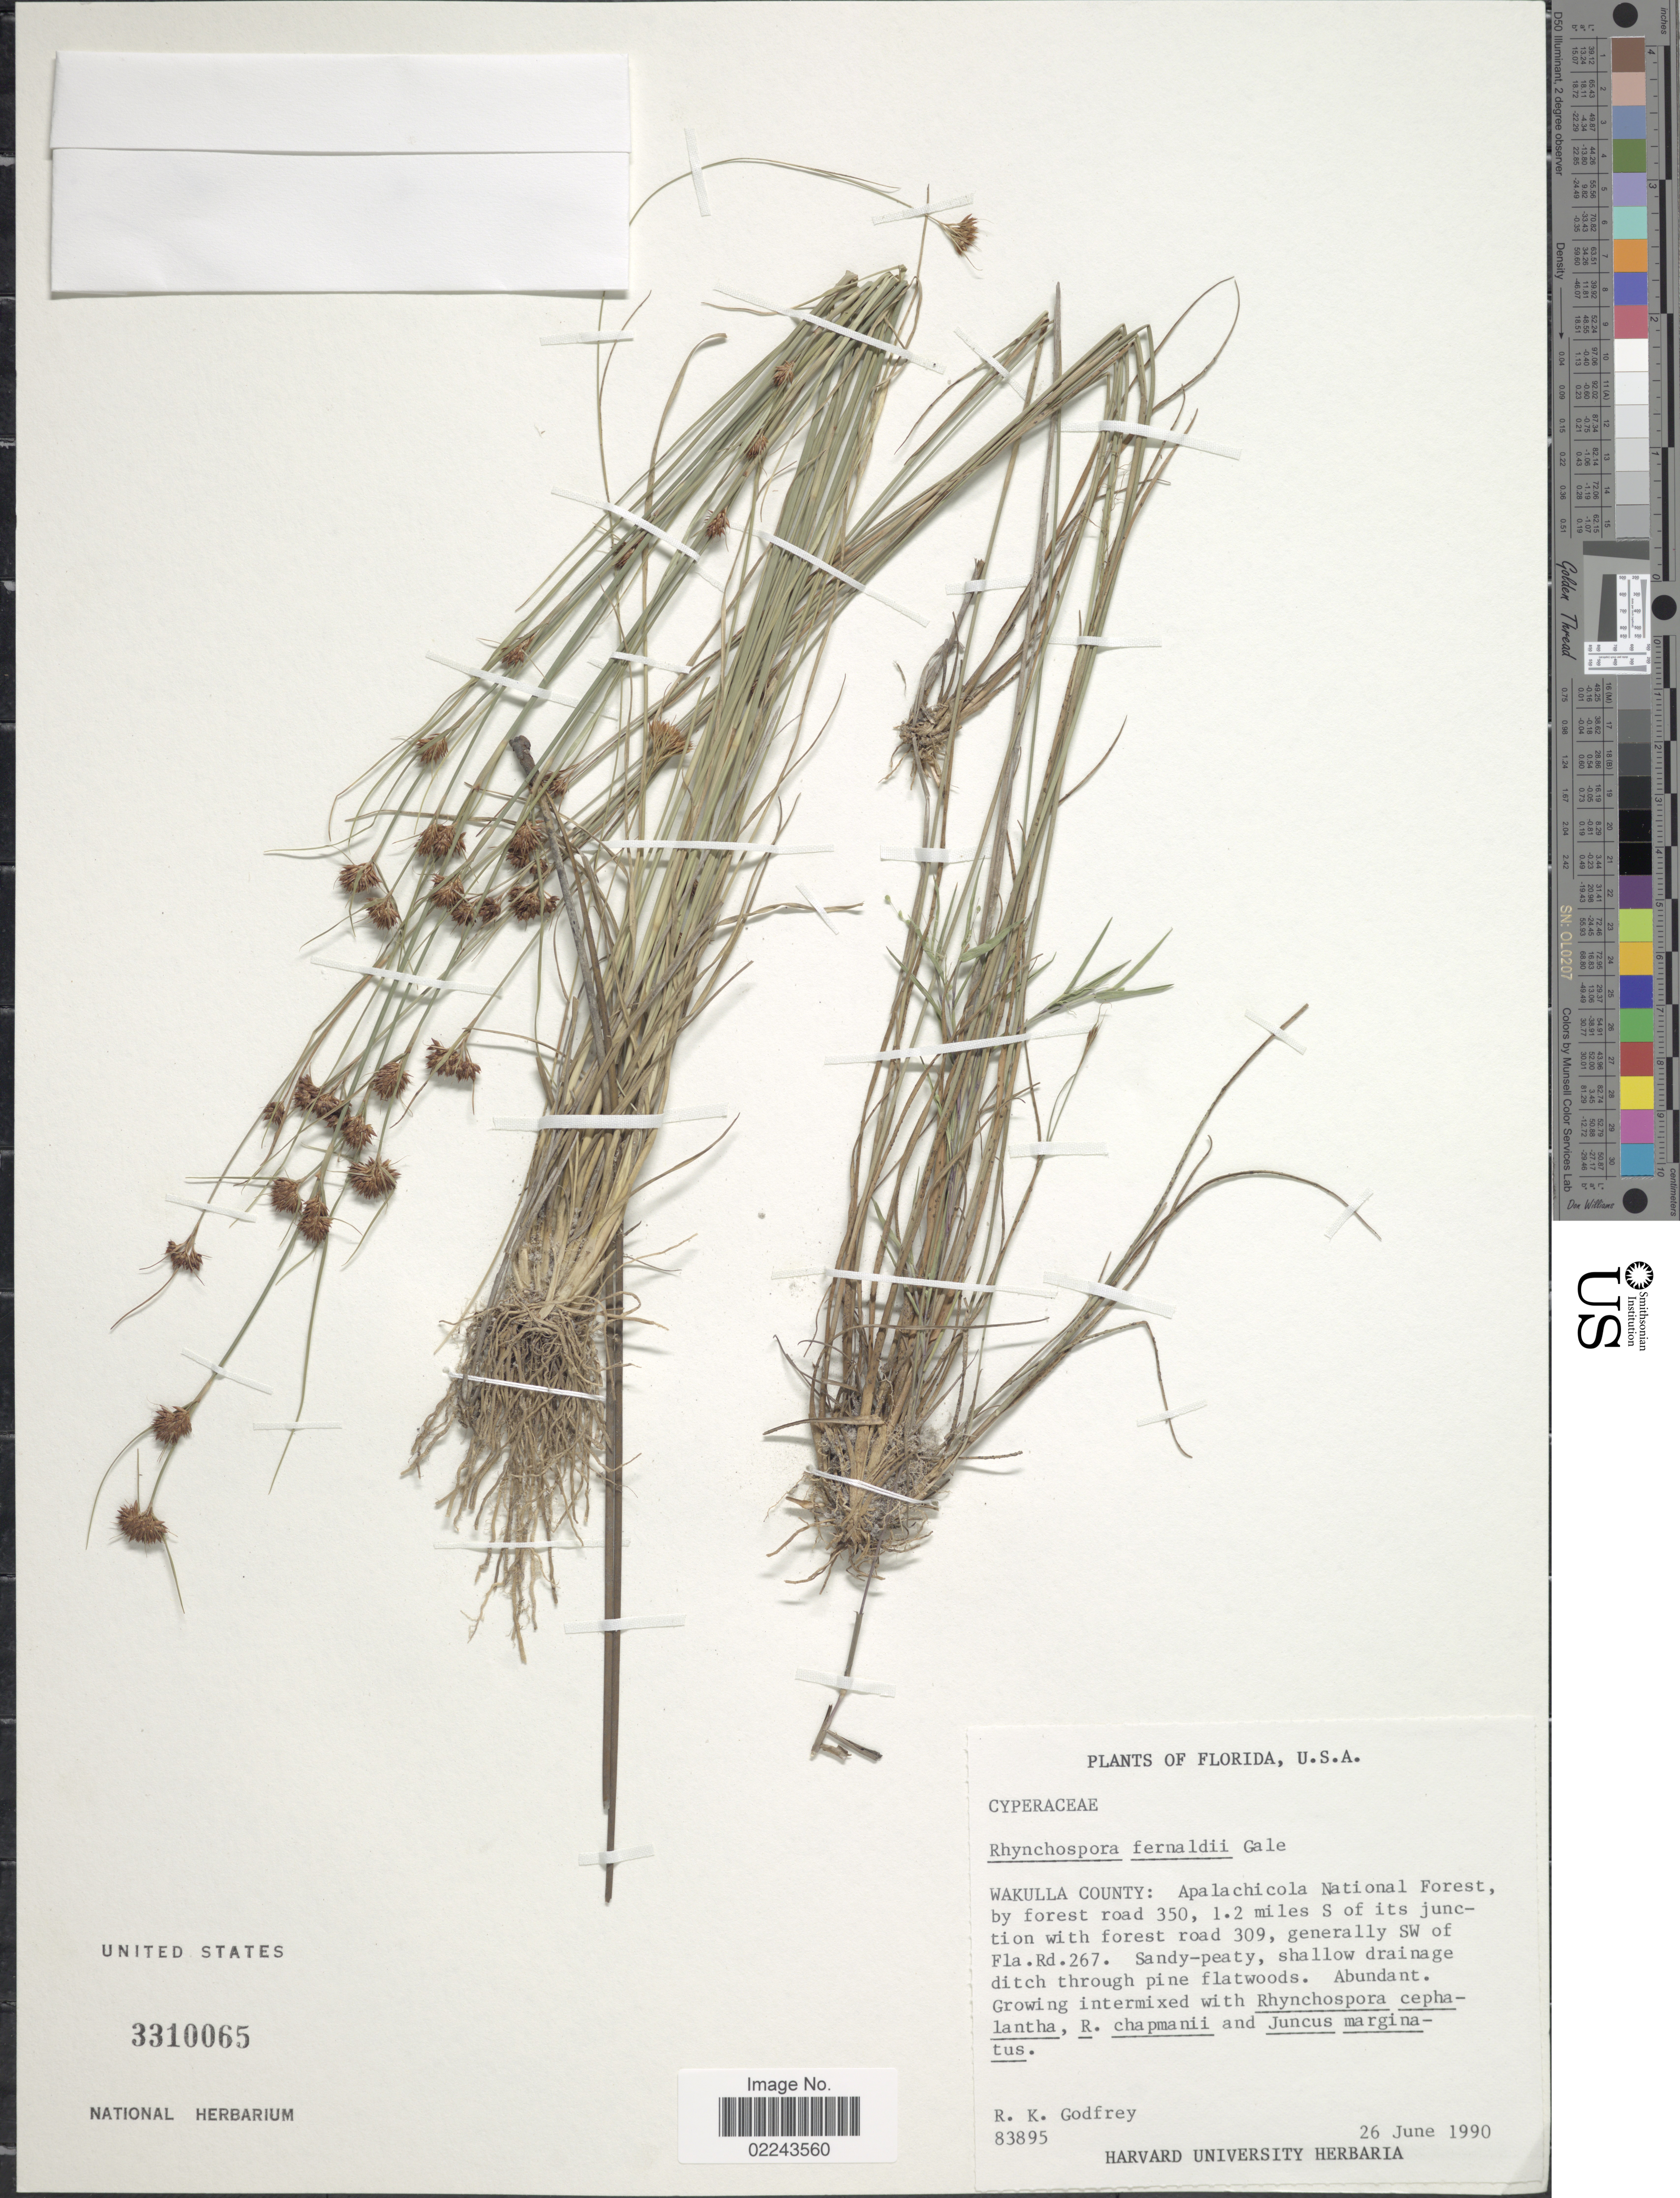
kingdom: Plantae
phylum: Tracheophyta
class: Liliopsida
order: Poales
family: Cyperaceae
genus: Rhynchospora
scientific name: Rhynchospora fernaldii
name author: Gale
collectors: R. K. Godfrey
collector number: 83895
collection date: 1990-06-26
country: United States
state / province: Florida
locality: U.S.A., Wakulla County, Apalachicola National Forest, by forest road 350, 1.2 miles S of its junction with forest road 309, generally SW of Fla. Rd. 267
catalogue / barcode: US 3310065